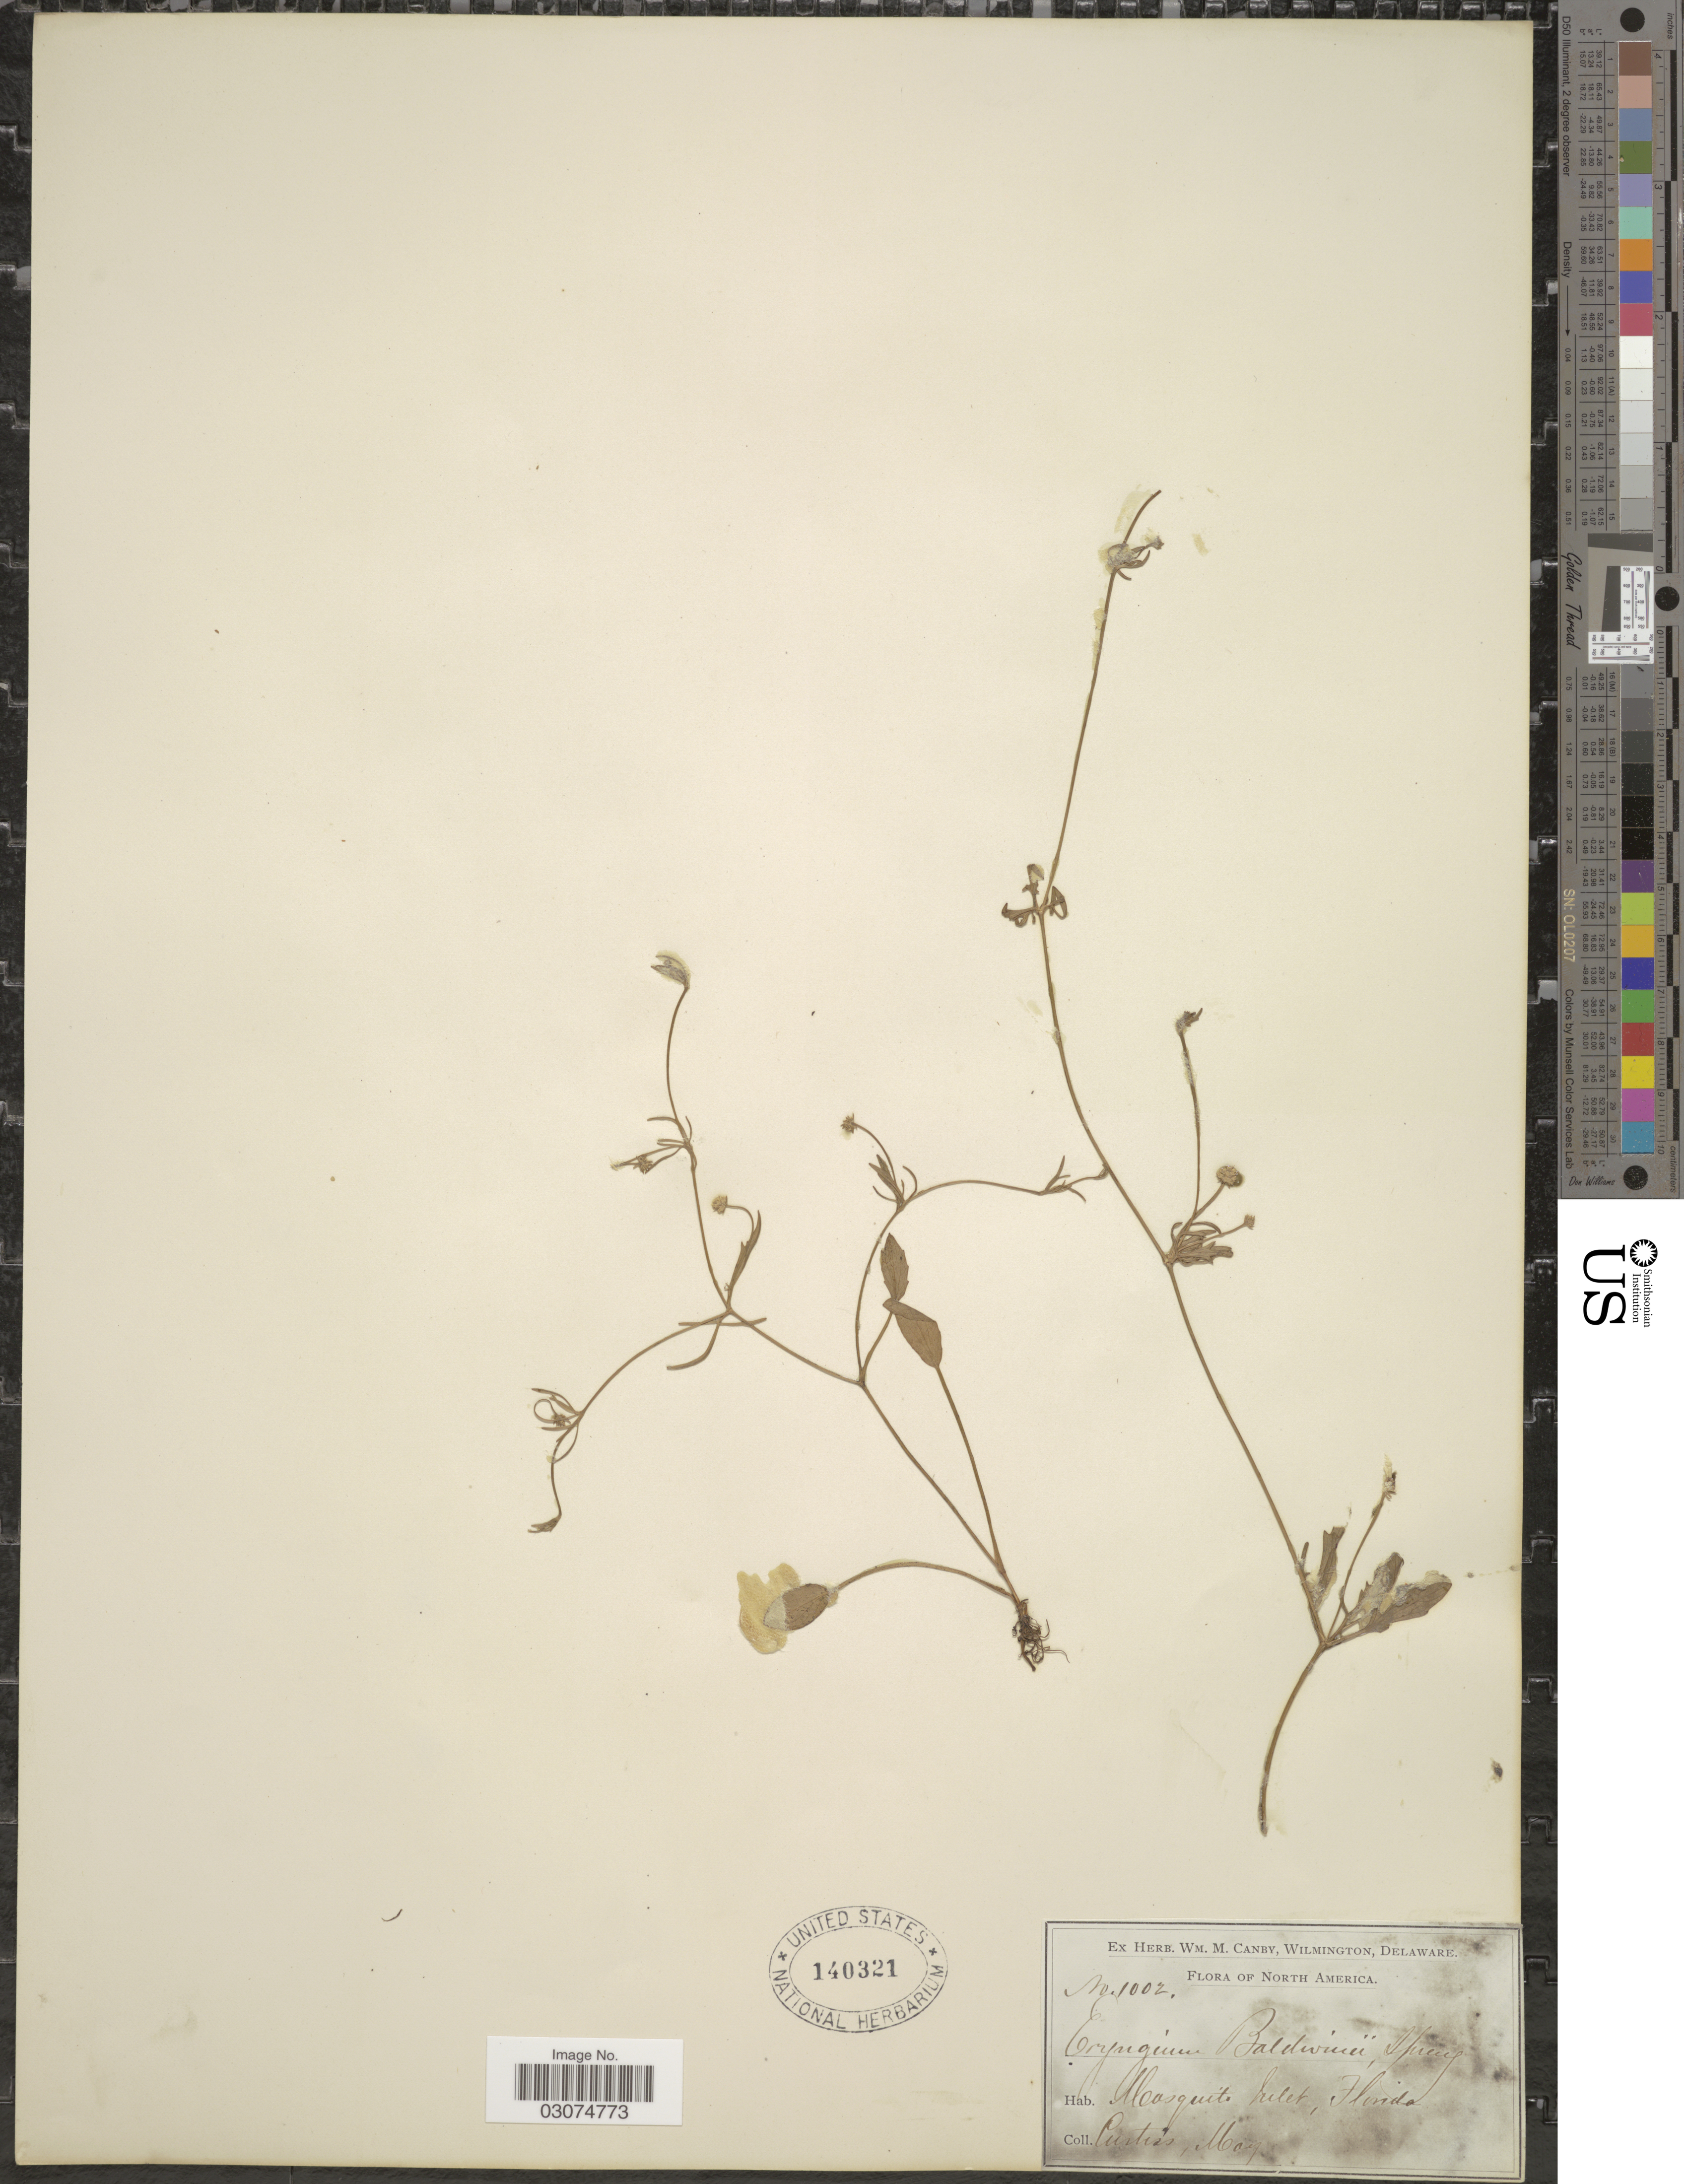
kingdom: Plantae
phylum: Tracheophyta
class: Magnoliopsida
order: Apiales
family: Apiaceae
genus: Eryngium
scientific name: Eryngium baldwinii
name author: Spreng.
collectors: -. Curtiss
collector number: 1002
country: United States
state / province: Florida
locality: North America. Mosquito Inlet.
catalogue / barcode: US 140321